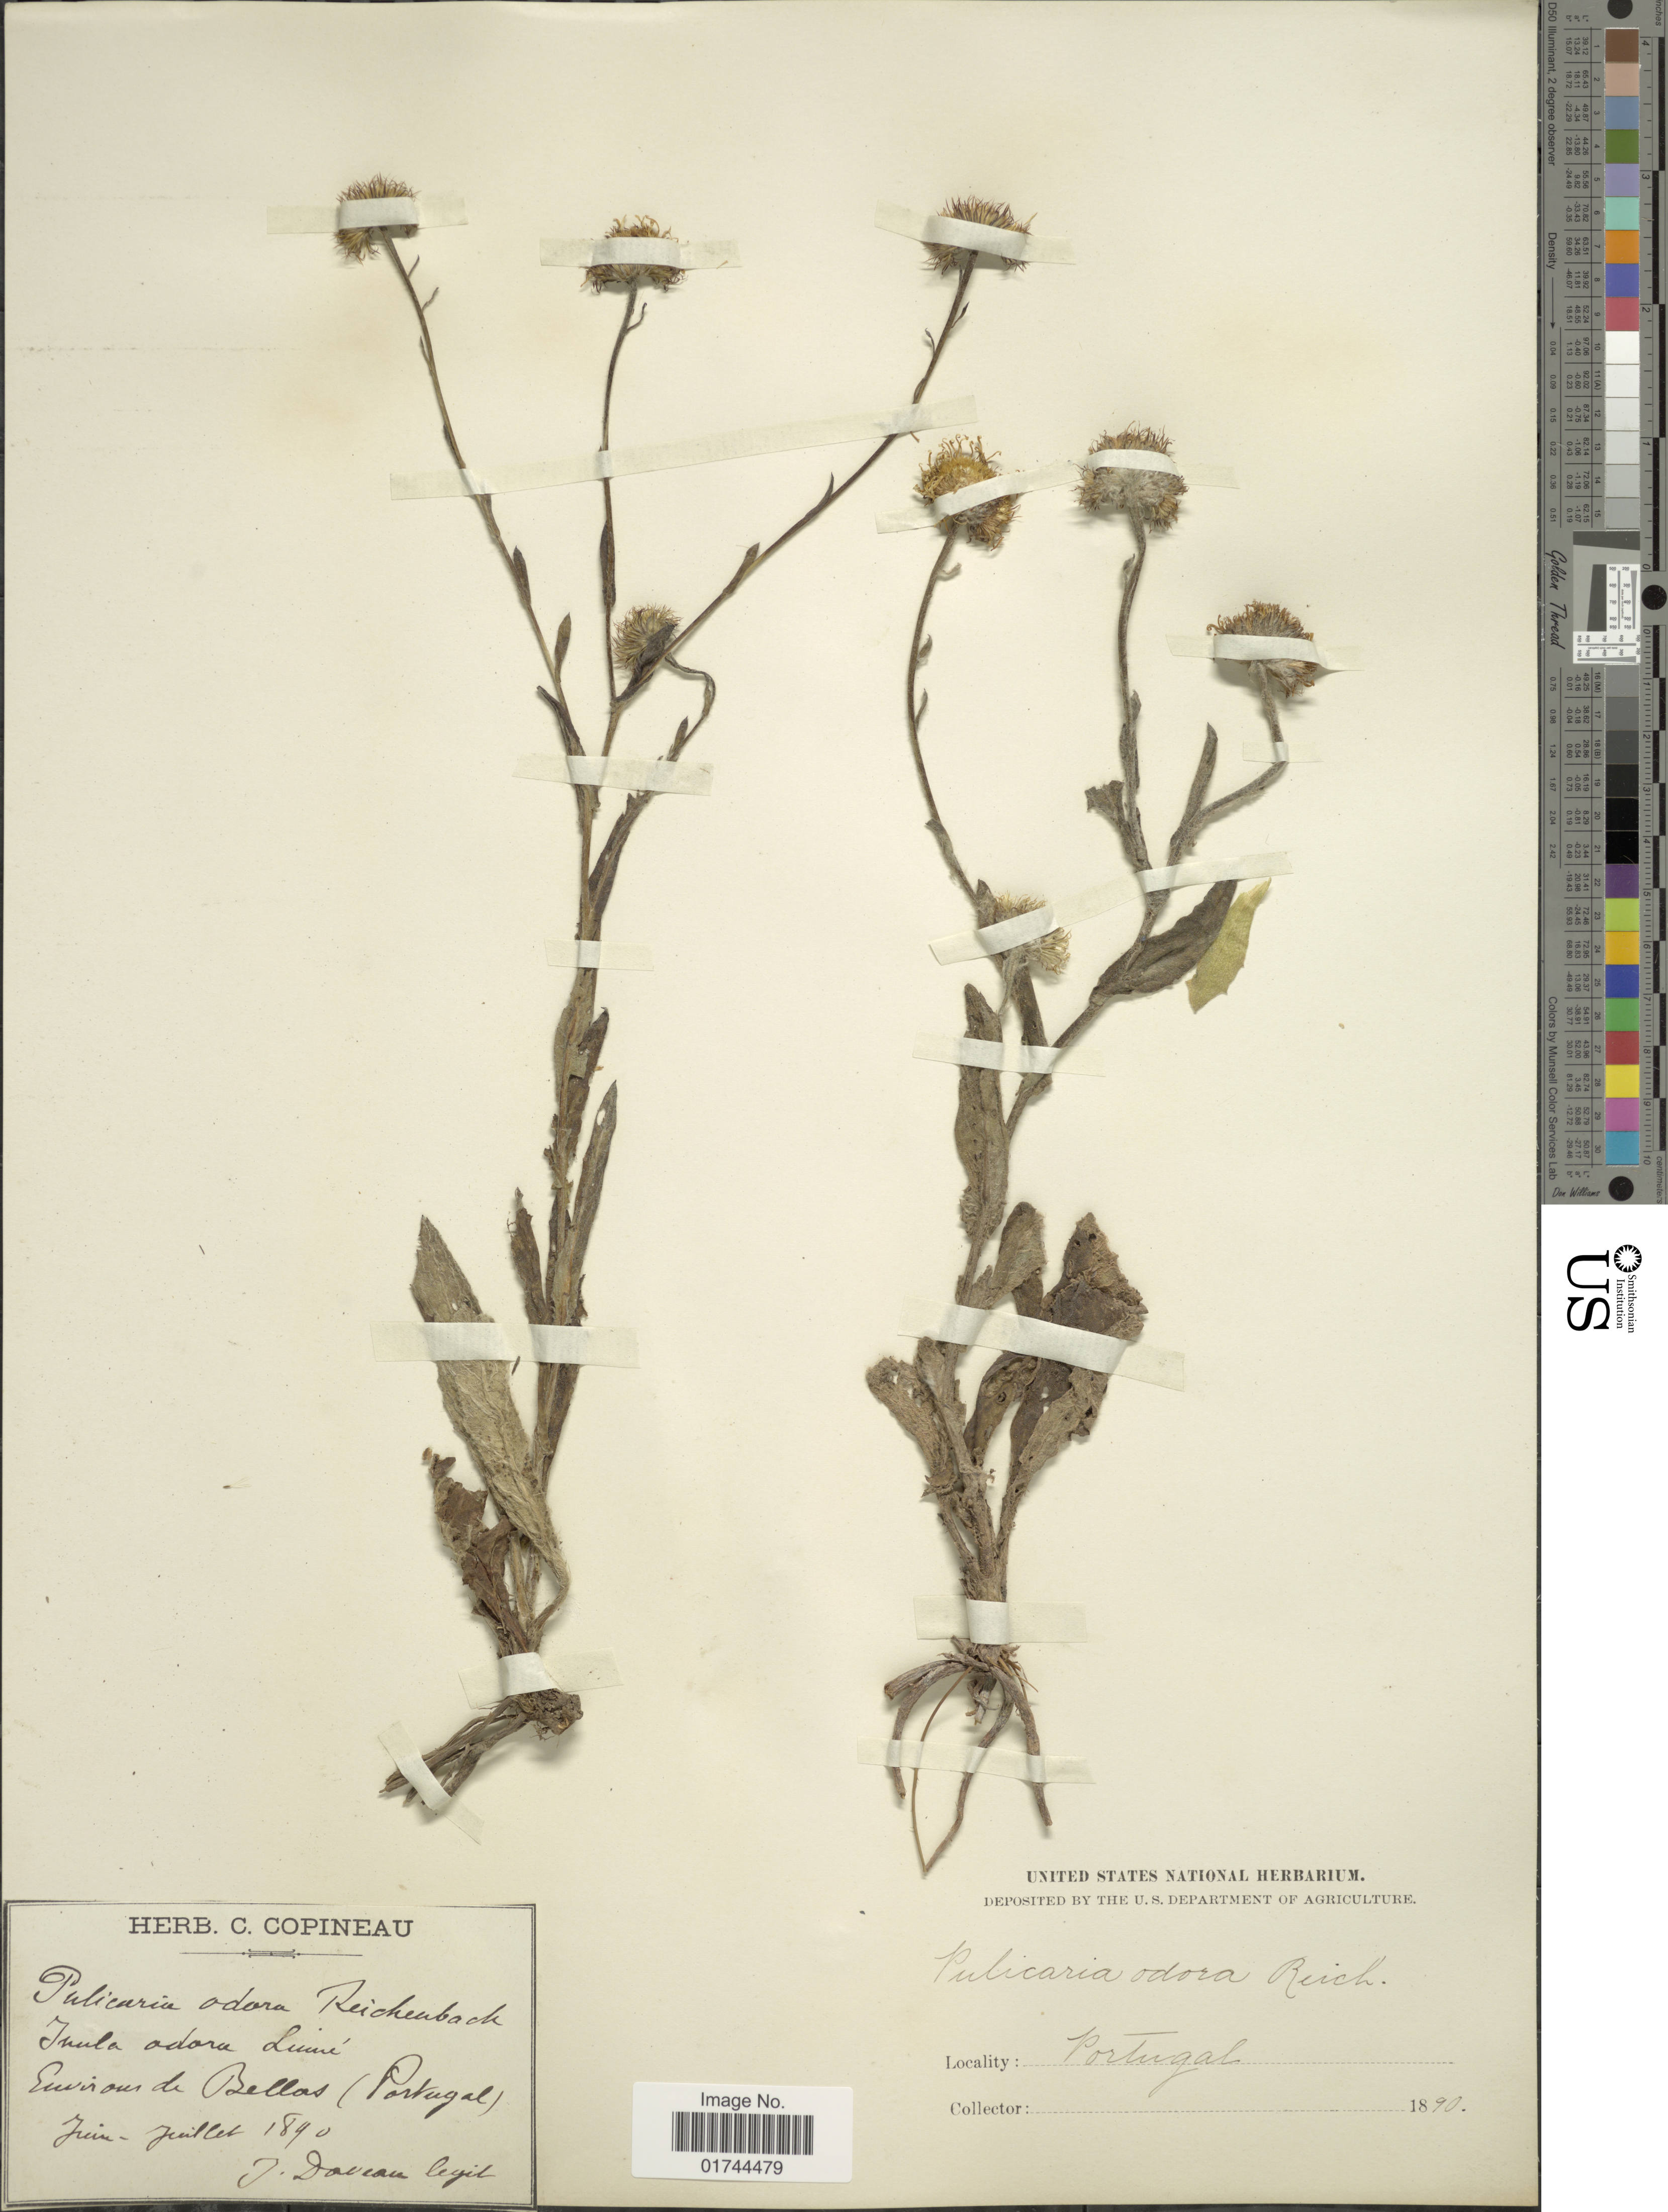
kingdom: Plantae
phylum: Tracheophyta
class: Magnoliopsida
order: Asterales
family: Asteraceae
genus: Pulicaria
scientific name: Pulicaria odora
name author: (L.) Rchb.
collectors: J. Daveau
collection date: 1890-06/1890-07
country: Portugal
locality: Environs de Bellas